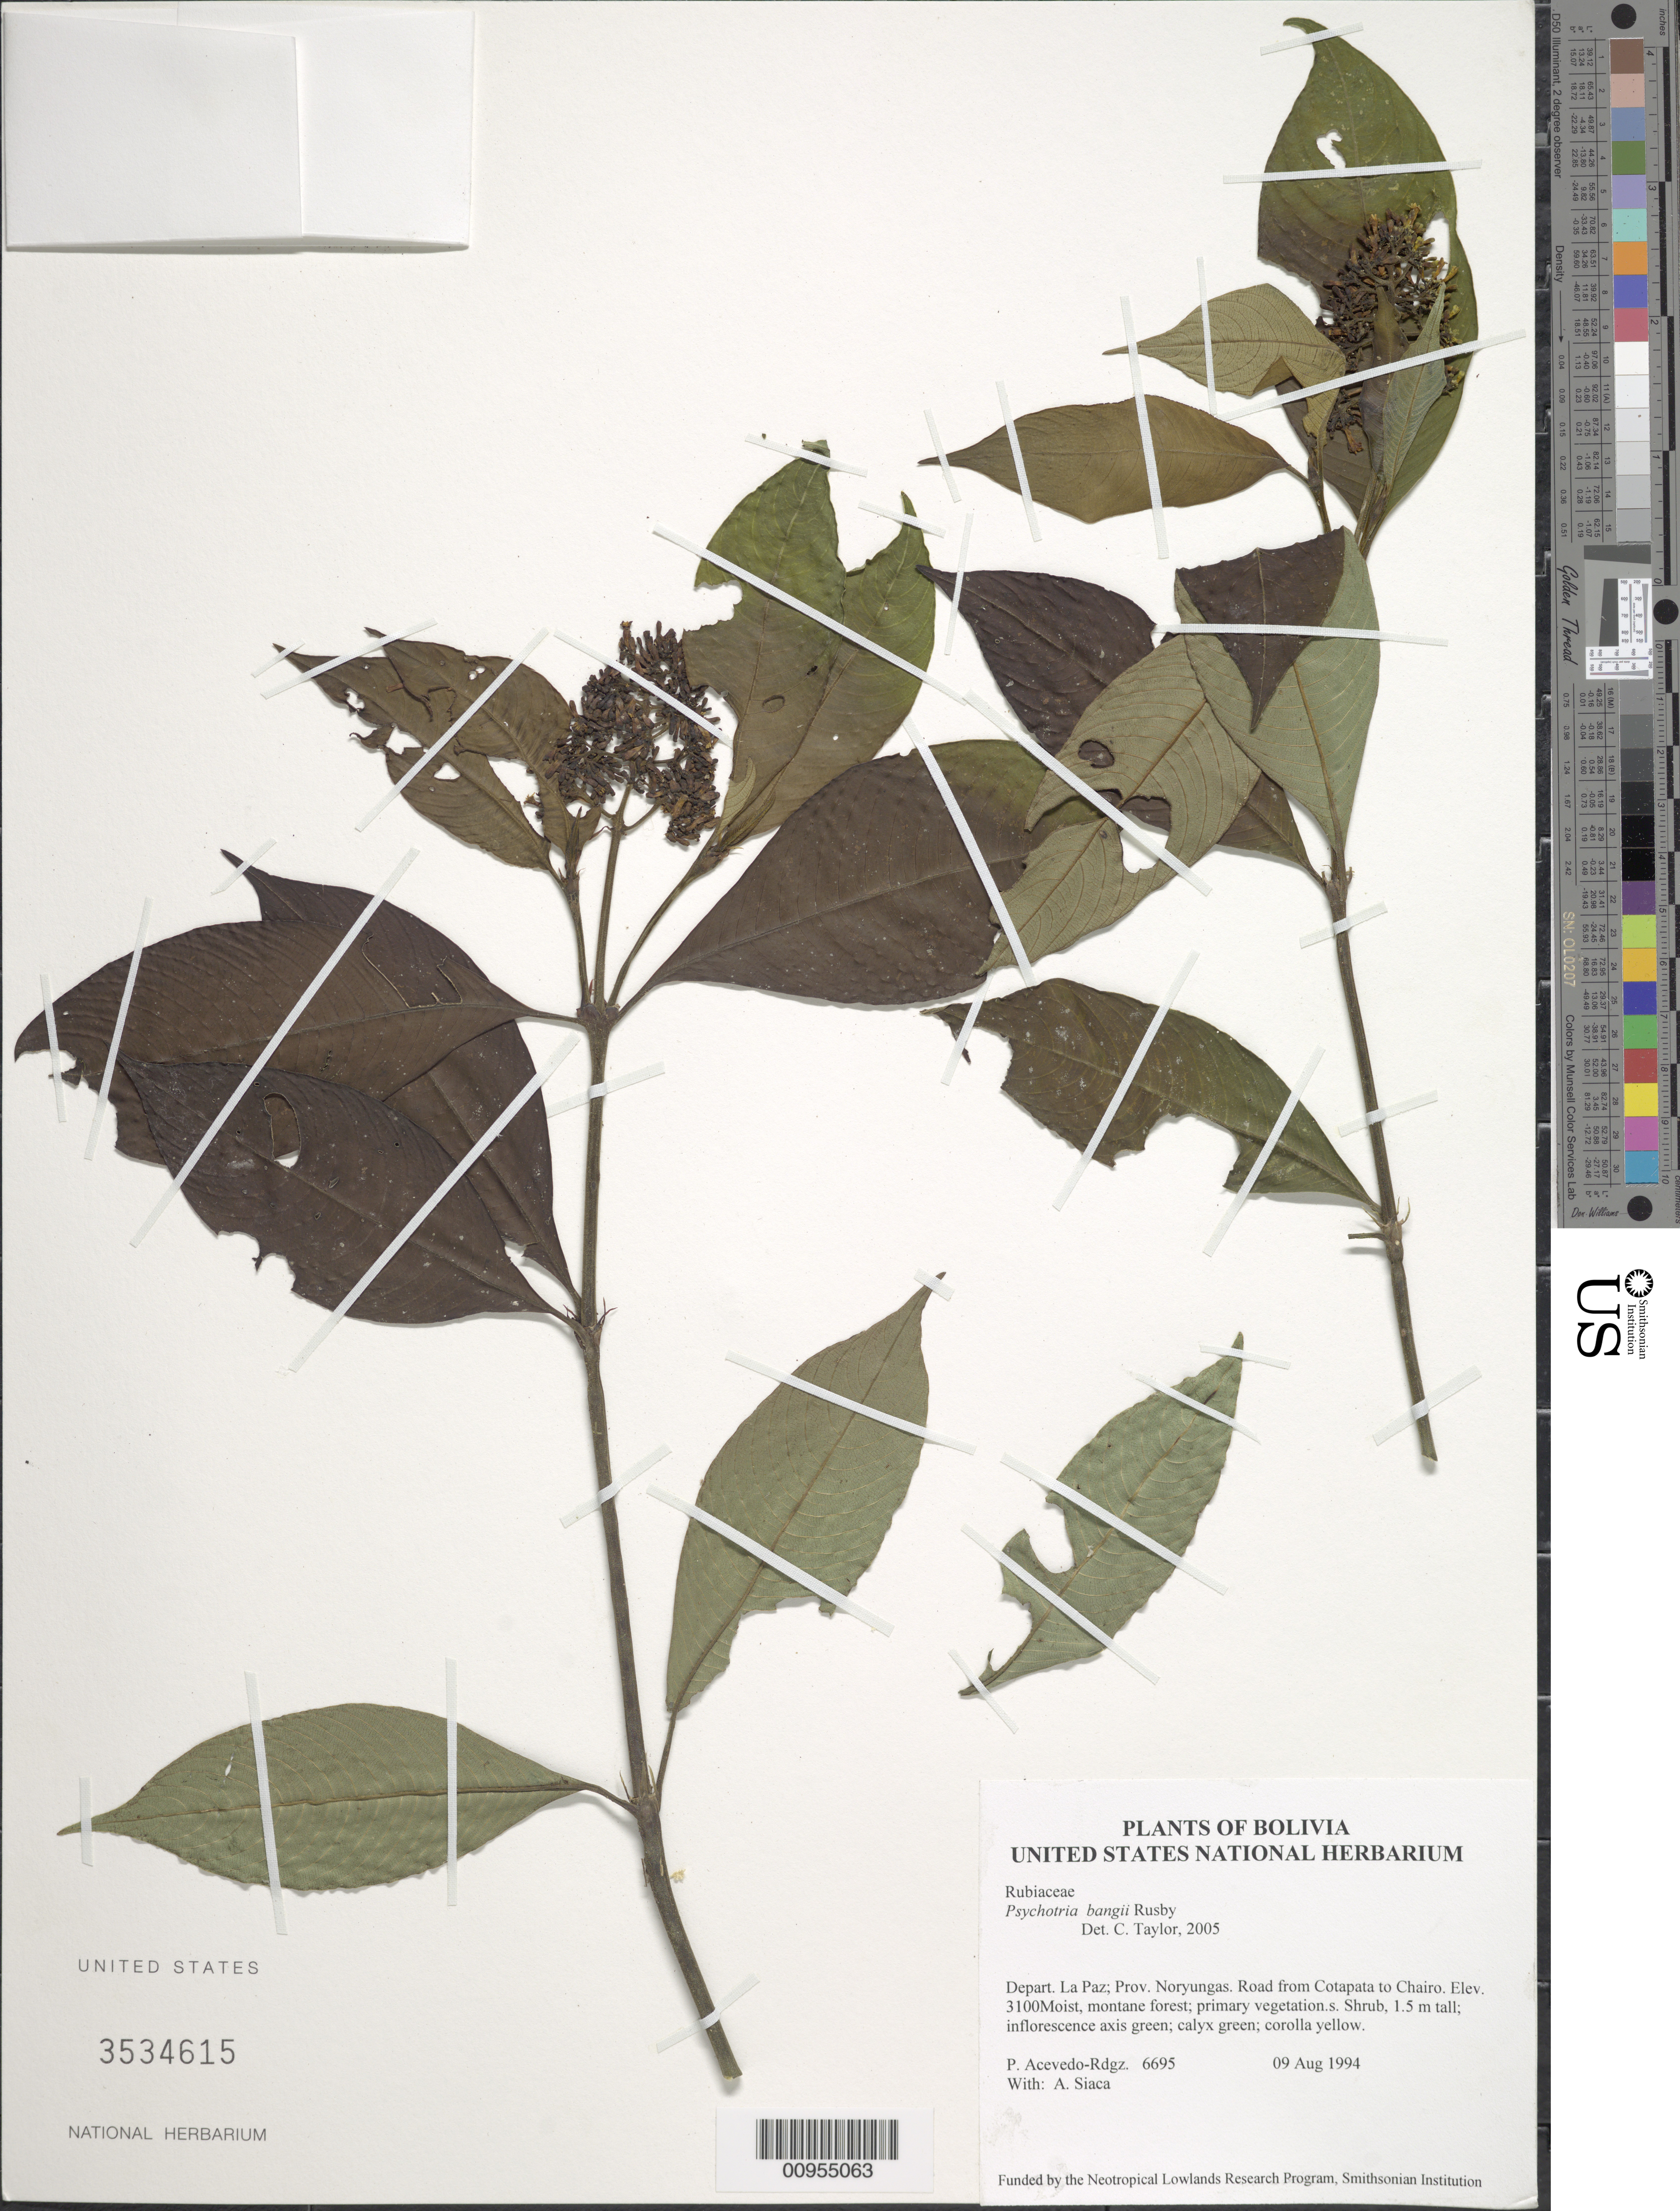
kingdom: Plantae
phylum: Tracheophyta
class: Magnoliopsida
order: Gentianales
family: Rubiaceae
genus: Psychotria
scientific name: Psychotria bangii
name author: Rusby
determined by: Taylor, Charlotte M.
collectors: P. Acevedo-Rodr. & A. Siaca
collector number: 6695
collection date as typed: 09 Aug 1994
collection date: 1994-08-09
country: Bolivia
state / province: La Paz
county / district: Noryungas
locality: Depart. La Paz; Prov. Noryungas. Road from Cotapata to Chairo.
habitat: Moist, montane forest; primary vegetation.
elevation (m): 3100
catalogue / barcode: US 3534615